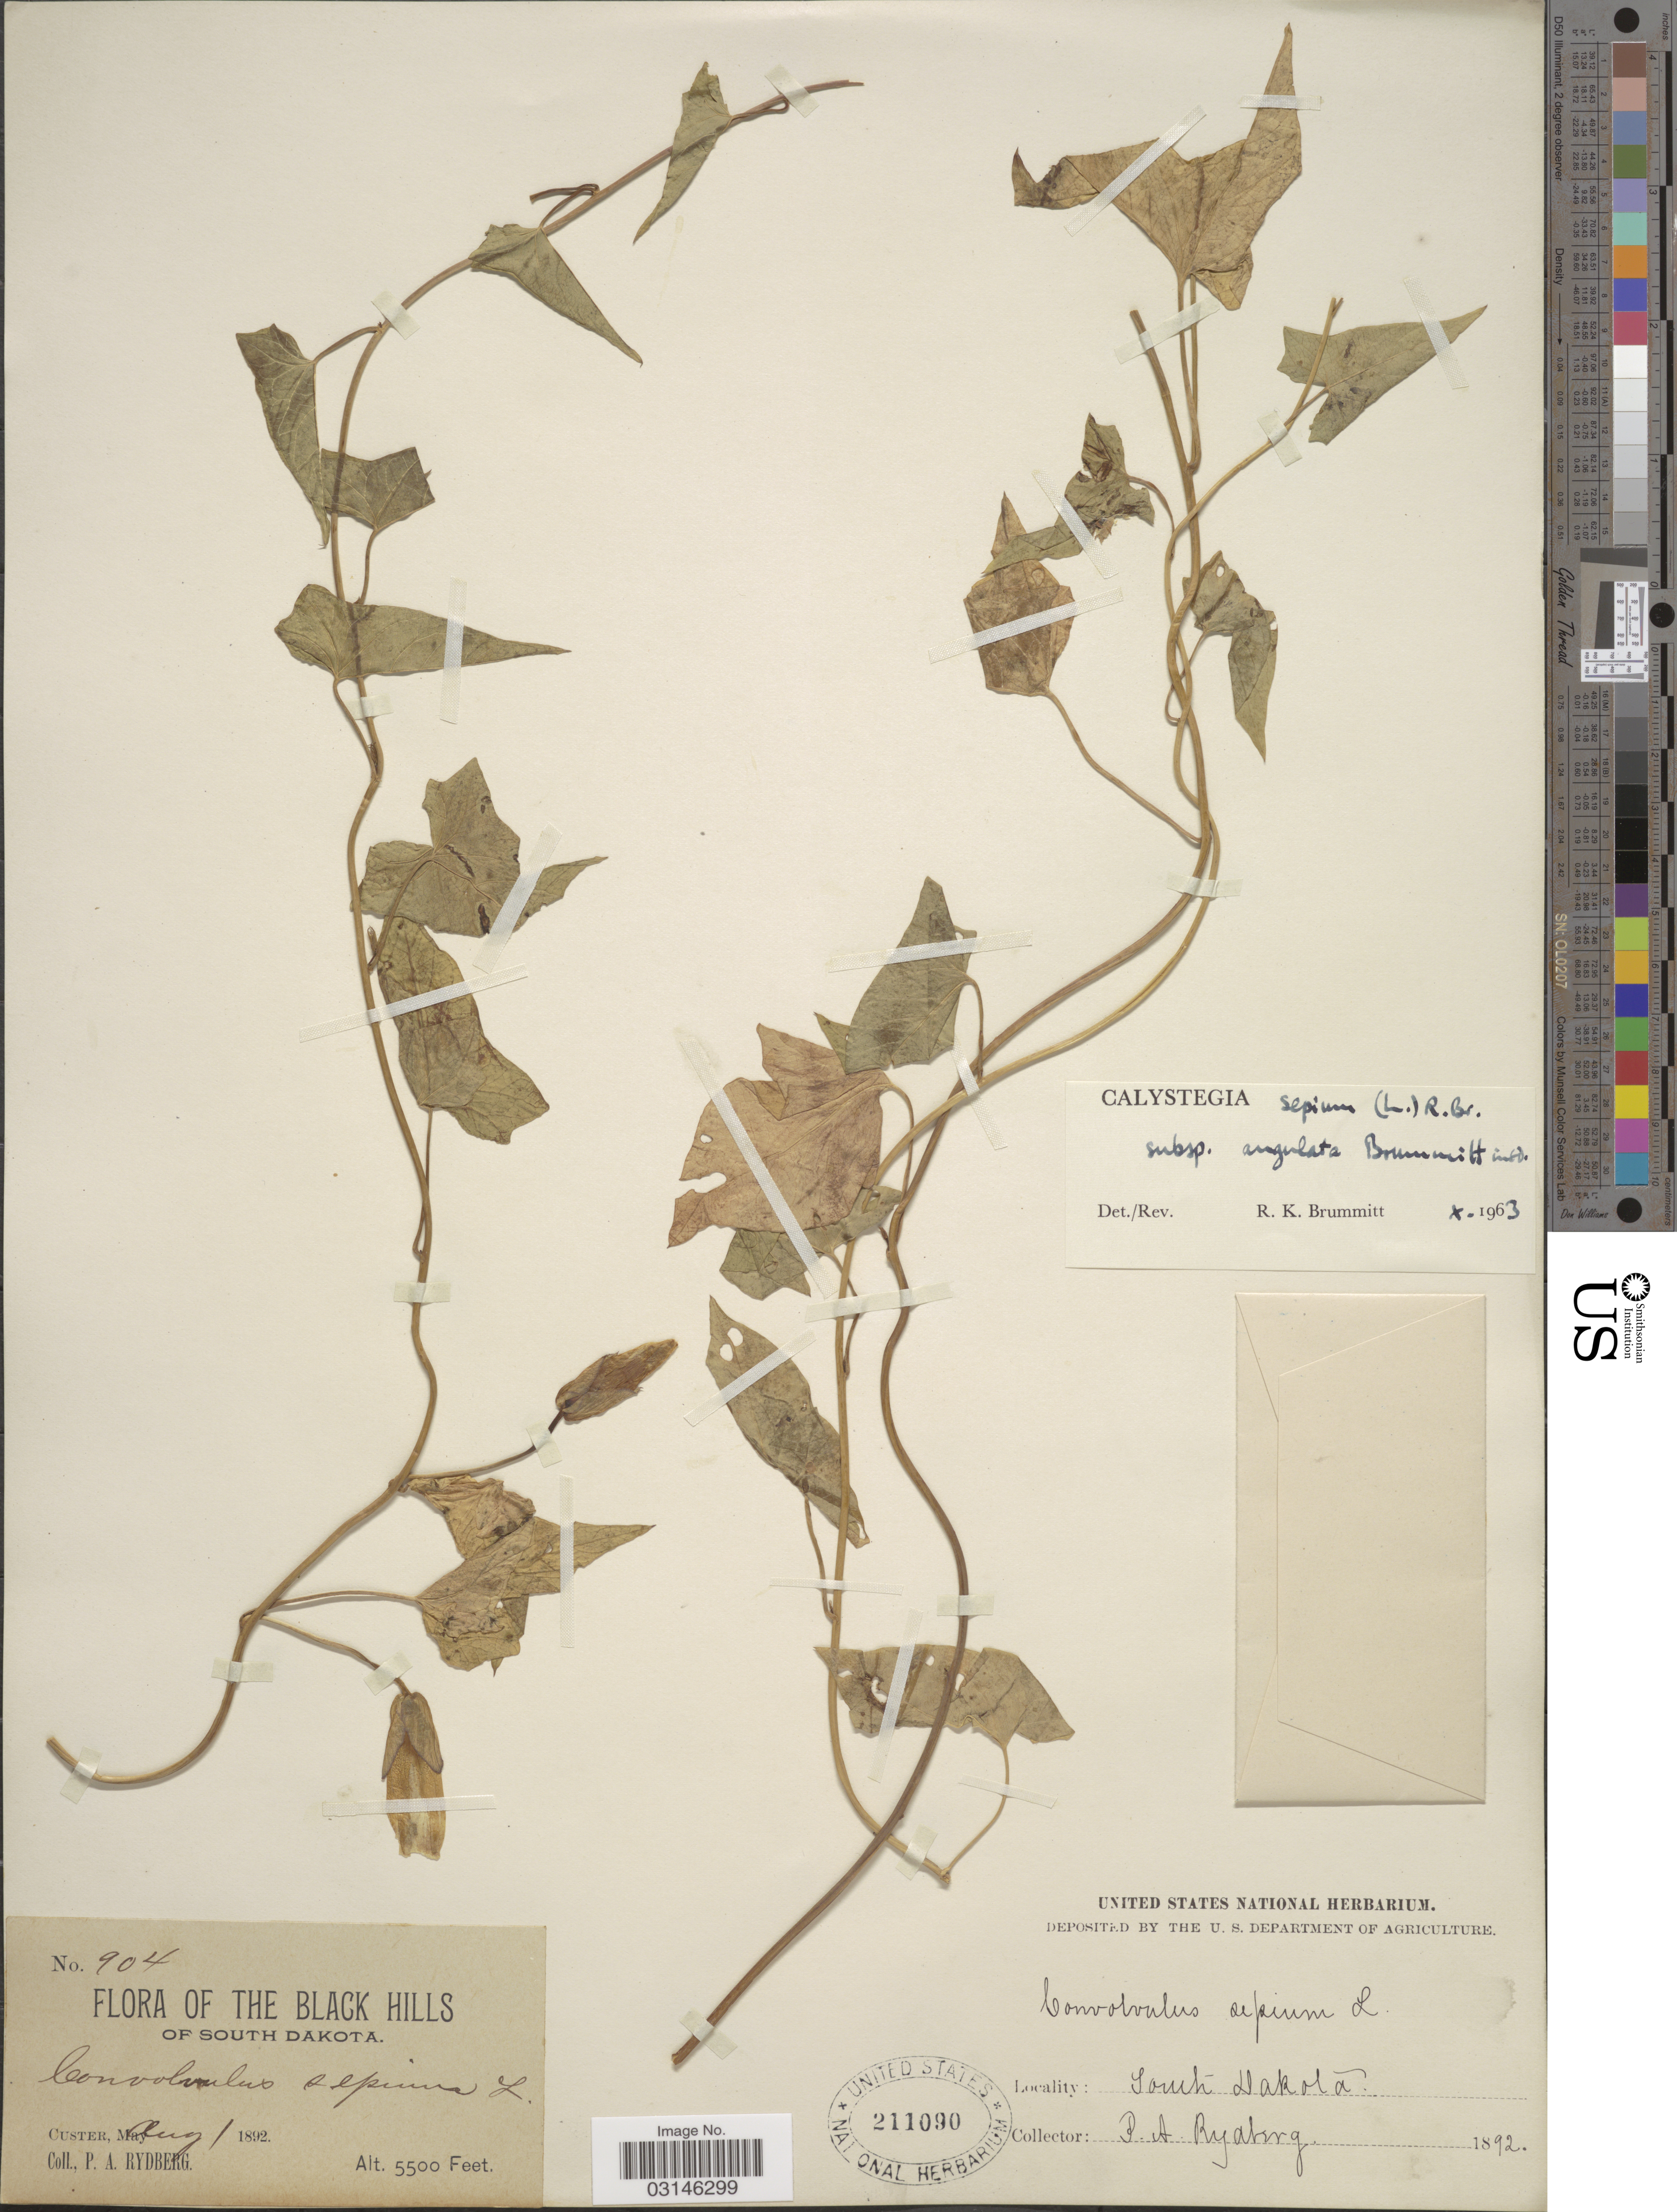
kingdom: Plantae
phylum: Tracheophyta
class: Magnoliopsida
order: Solanales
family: Convolvulaceae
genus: Calystegia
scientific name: Calystegia sepium subsp. angulata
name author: Brummitt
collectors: P. A. Rydberg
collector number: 904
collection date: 1892-08-01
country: United States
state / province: South Dakota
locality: The Black Hills of South Dakota. Custer.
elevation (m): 1676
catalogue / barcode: US 211090